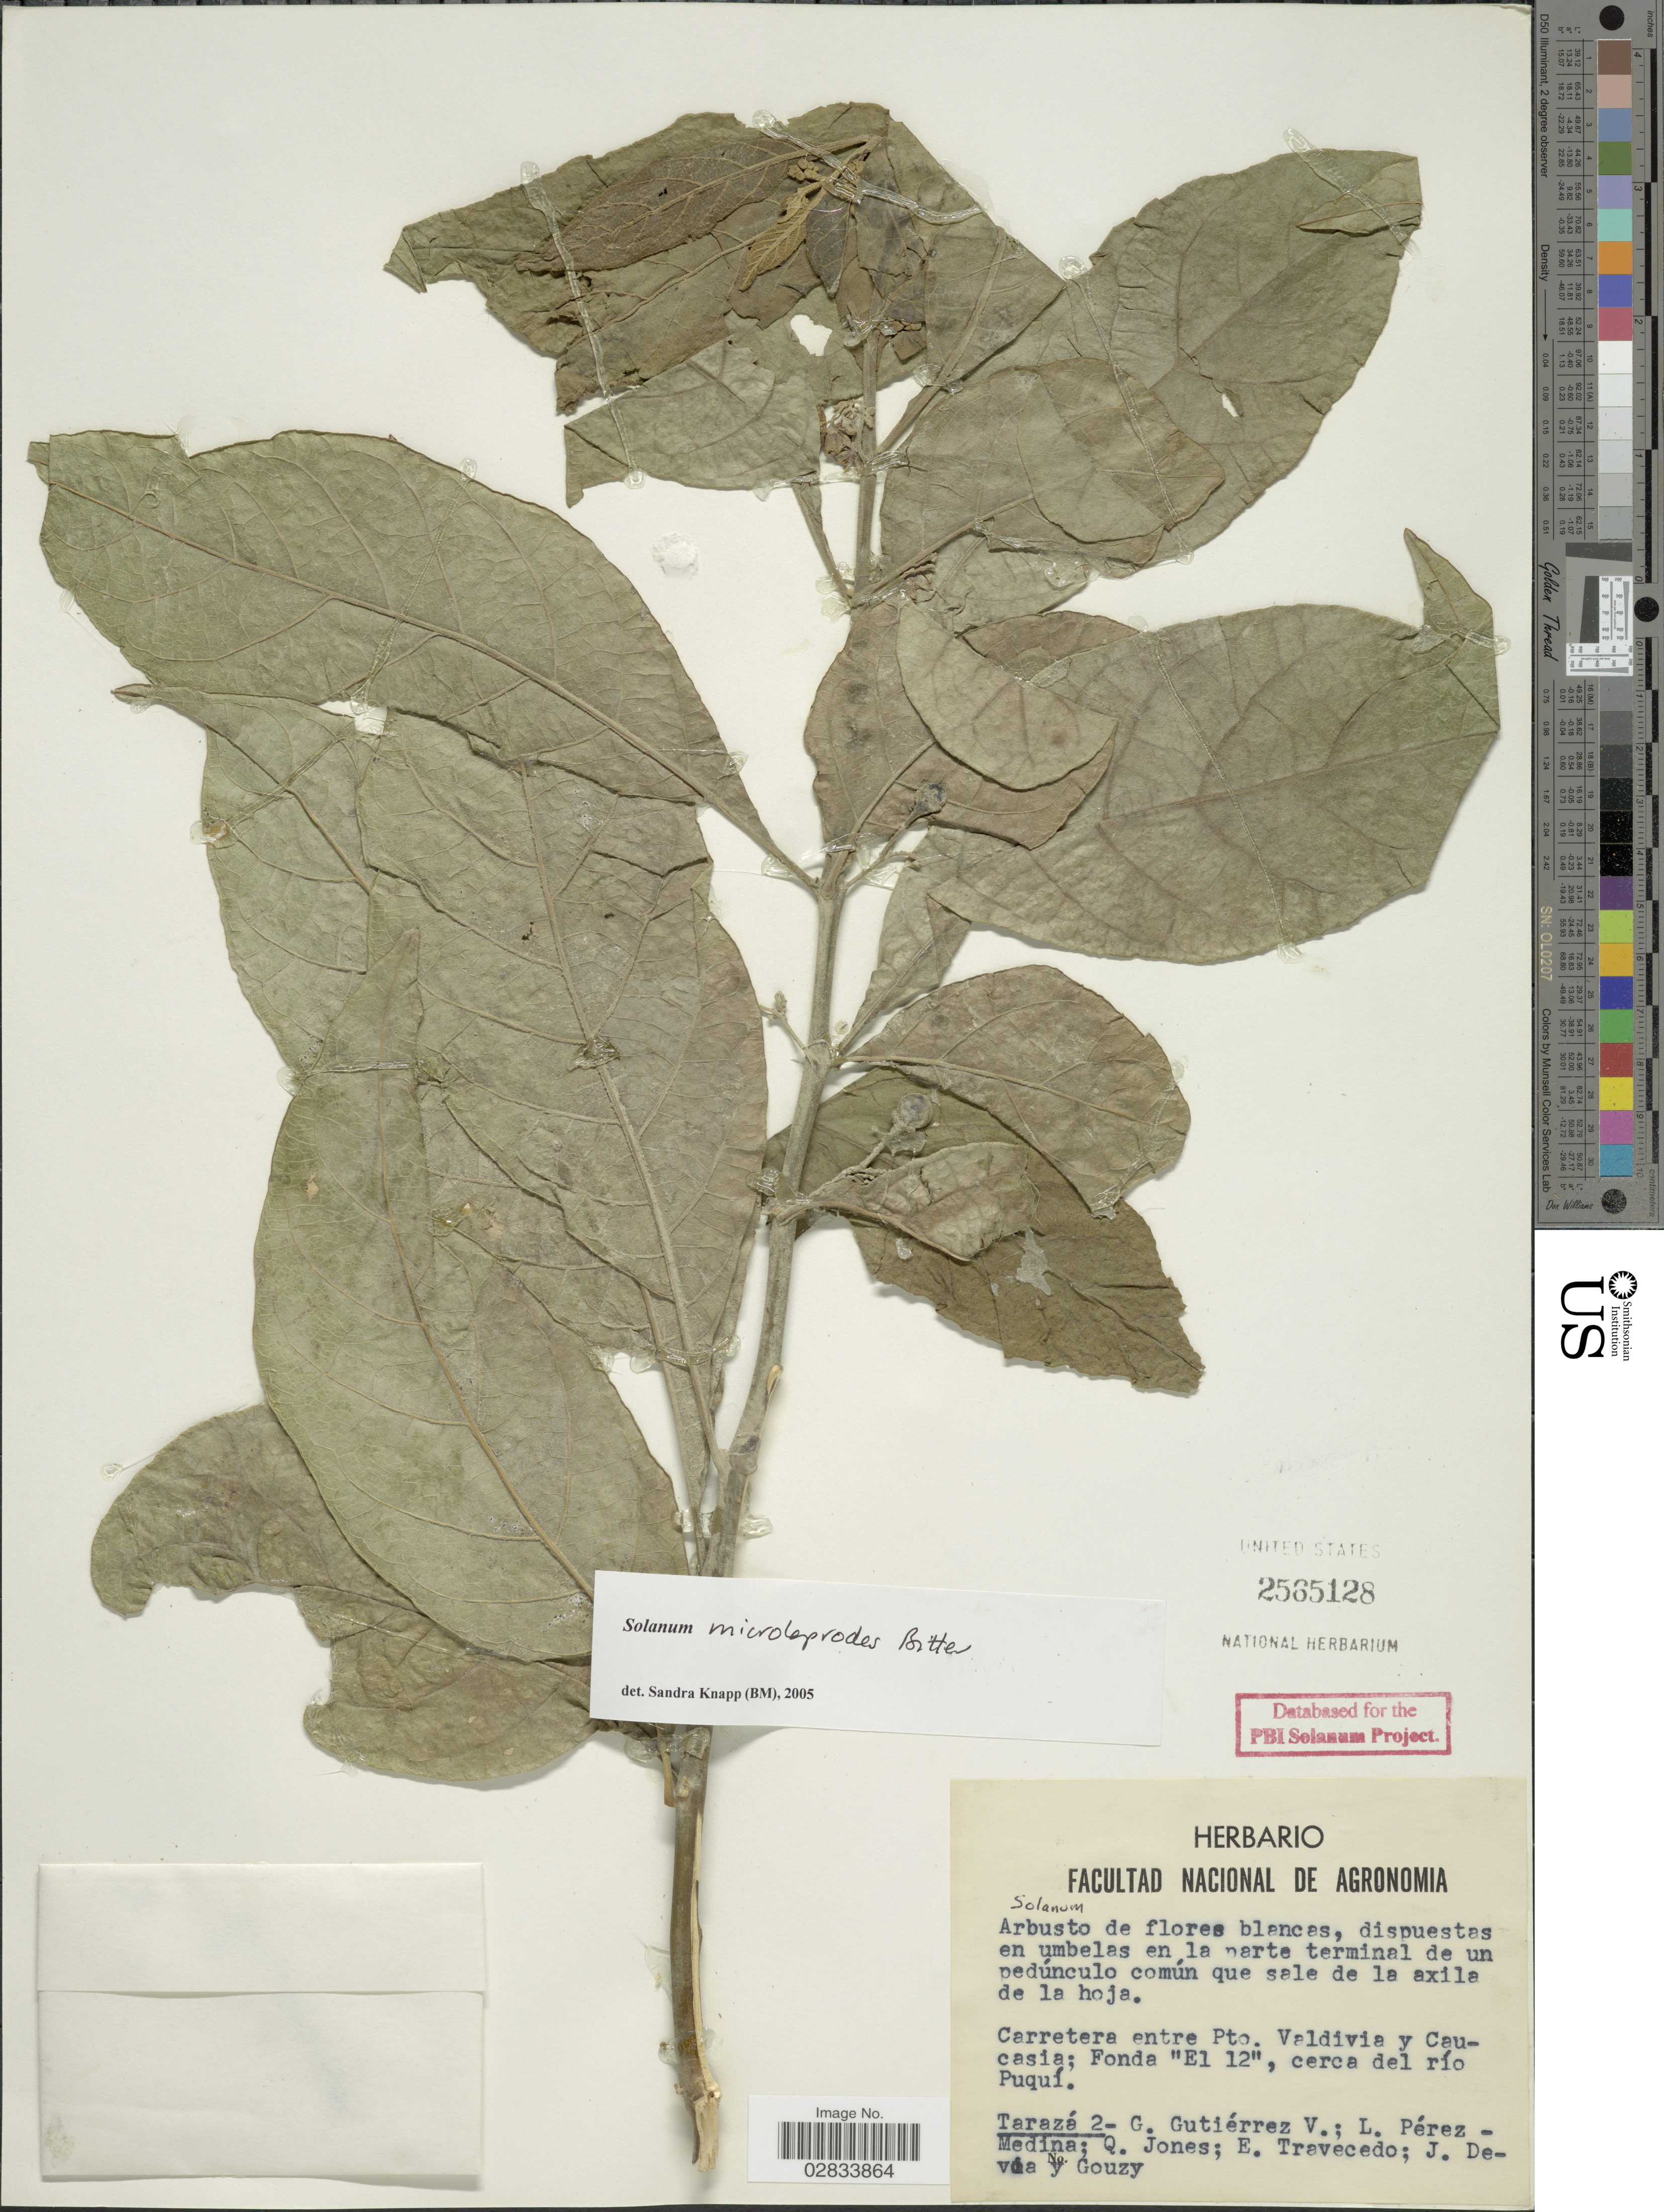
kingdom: Plantae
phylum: Tracheophyta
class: Magnoliopsida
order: Solanales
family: Solanaceae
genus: Solanum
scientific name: Solanum microleprodes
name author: Bitter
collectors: G. Gutiérrez V., L. Pérez-Medina, Q. Jones, E. Travecedo & et al.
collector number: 2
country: Colombia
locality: Carretera entre Pto. Valdivia y Caucasia; Fonda "El 12", cerca del río Puquí. Tarazá.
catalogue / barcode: US 2565128